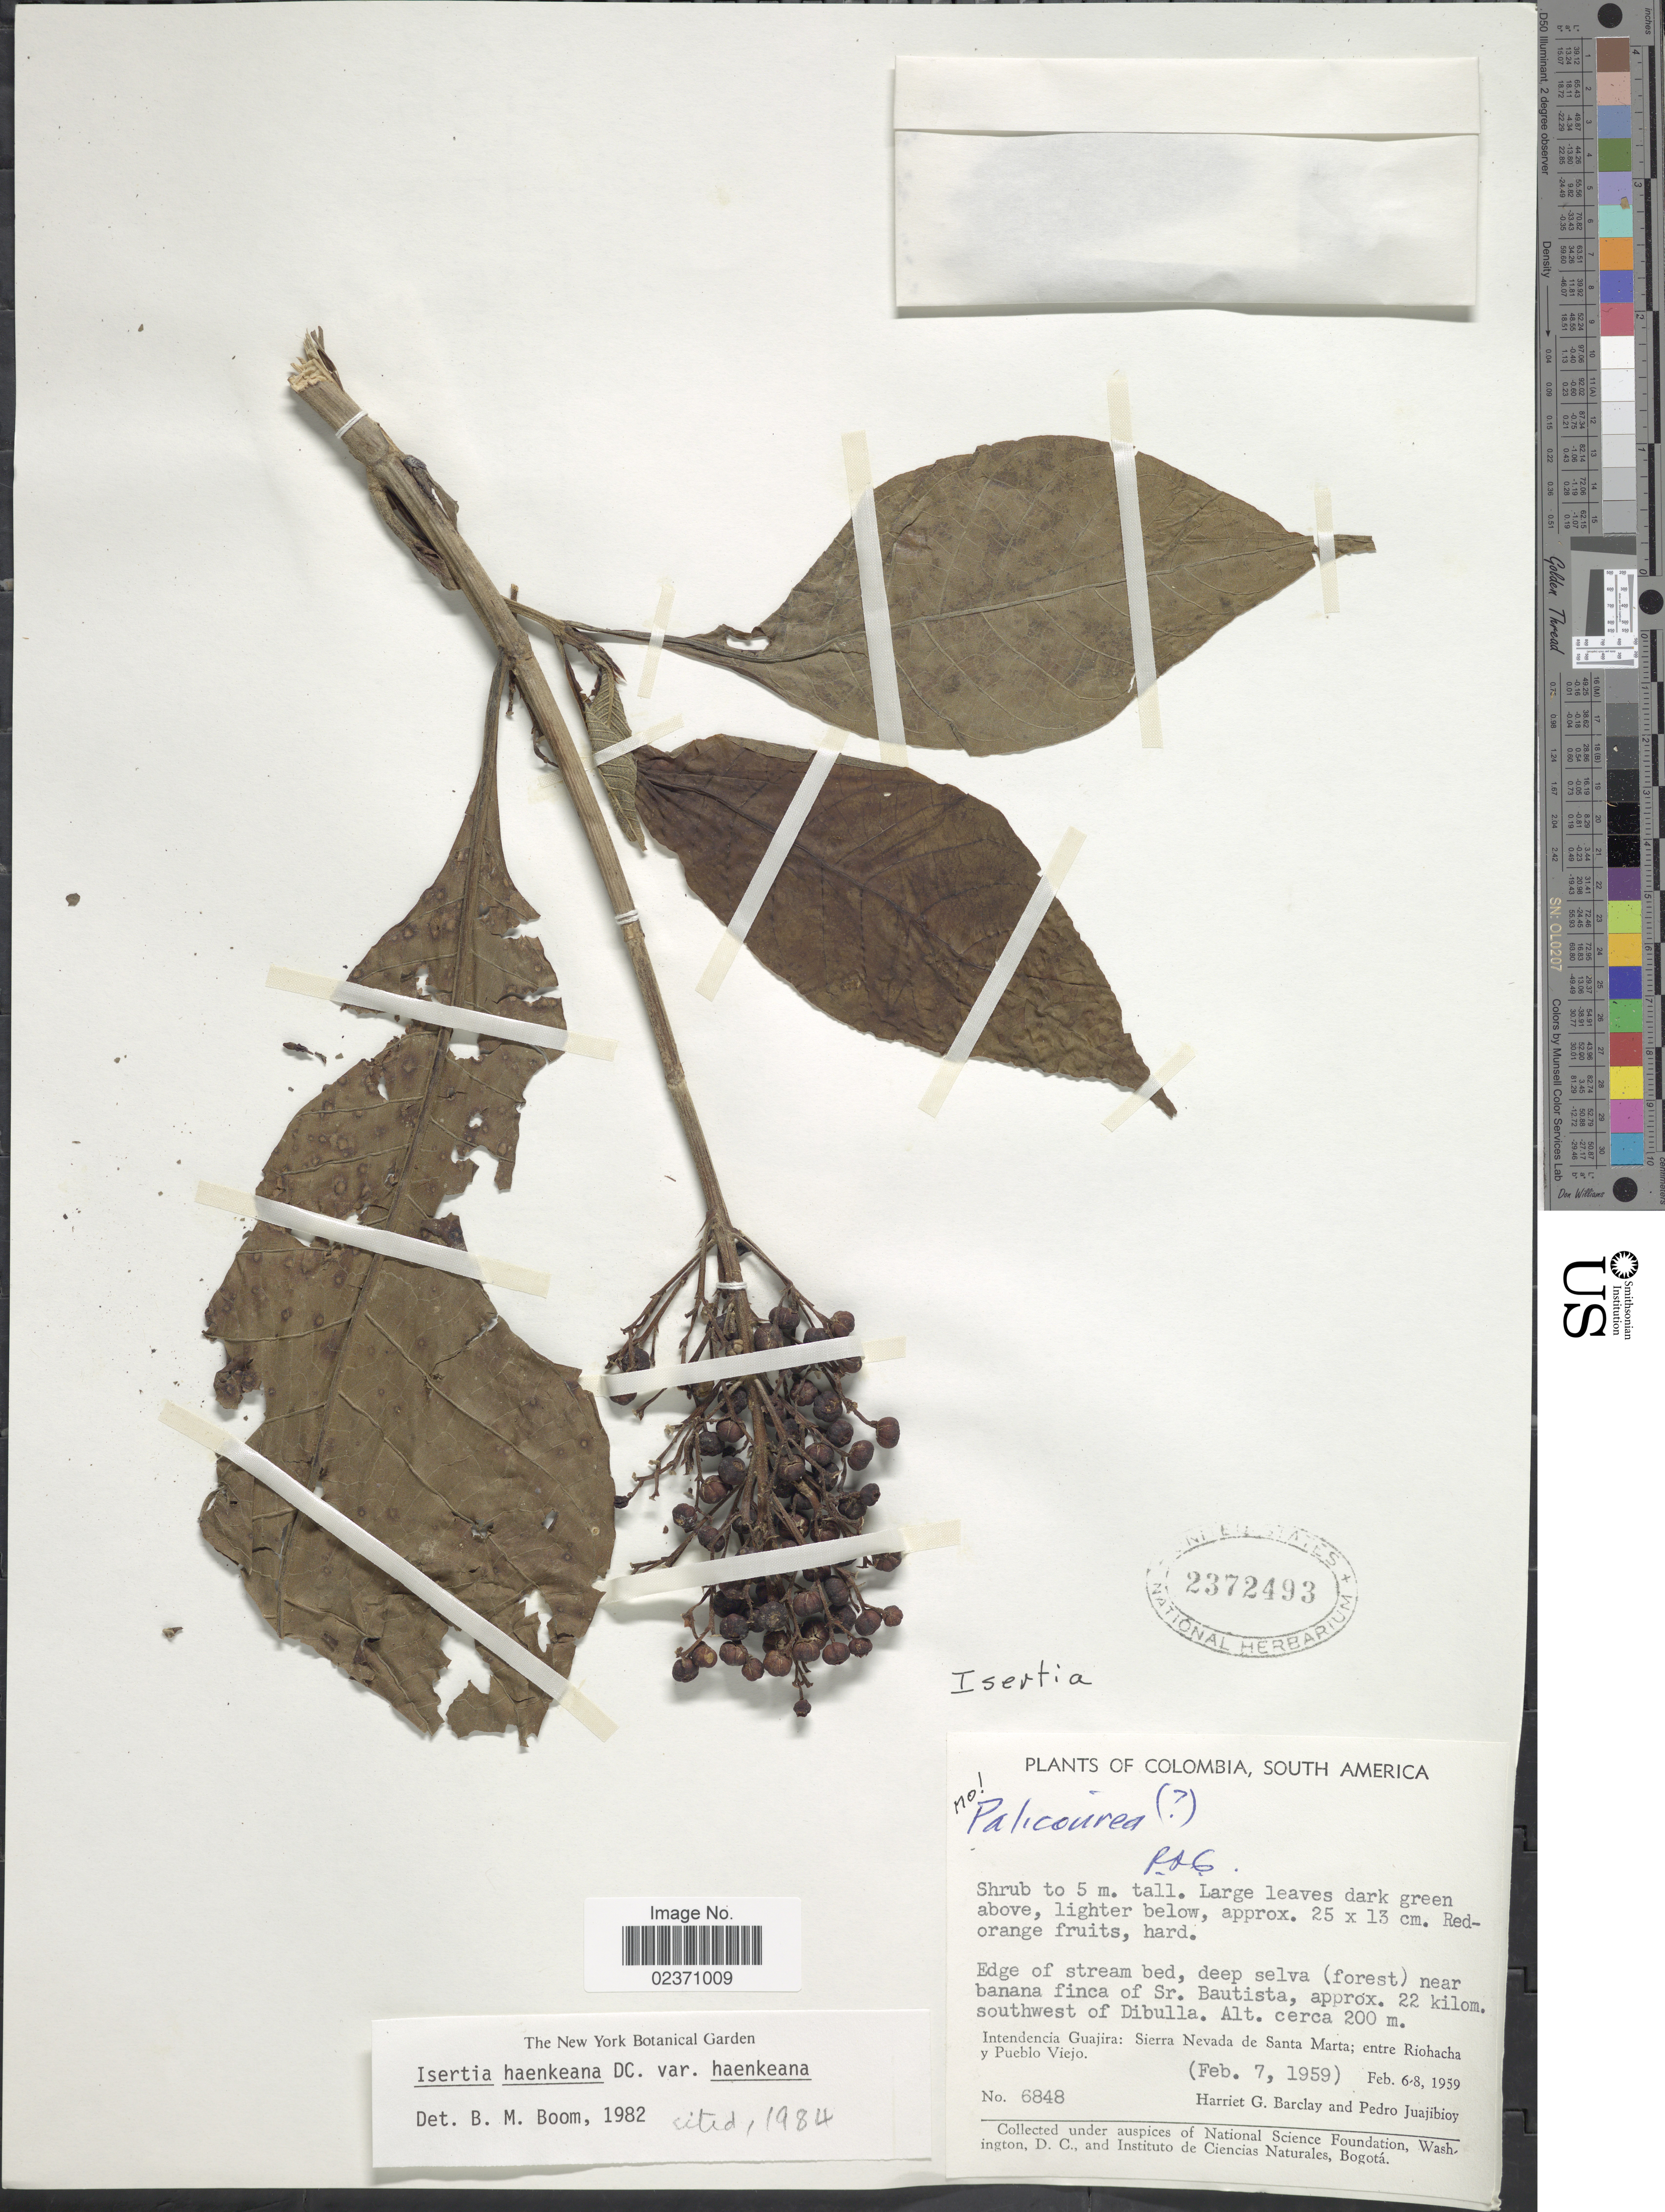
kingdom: Plantae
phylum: Tracheophyta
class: Magnoliopsida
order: Gentianales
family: Rubiaceae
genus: Isertia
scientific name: Isertia haenkeana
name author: DC.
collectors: H. G. Barclay & P. Juajibioy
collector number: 6848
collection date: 1959-02-07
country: Colombia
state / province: La Guajira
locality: Edge of stream bed, deep selva (forest) near banana finca of Sr. Bautista, approx. 22 kilom. southwest of Dibulla. Intendencia Guajira: Sierra Nevada de Santa Marta; entre Riohacha y Pueblo Viejo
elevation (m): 200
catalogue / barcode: US 2372493